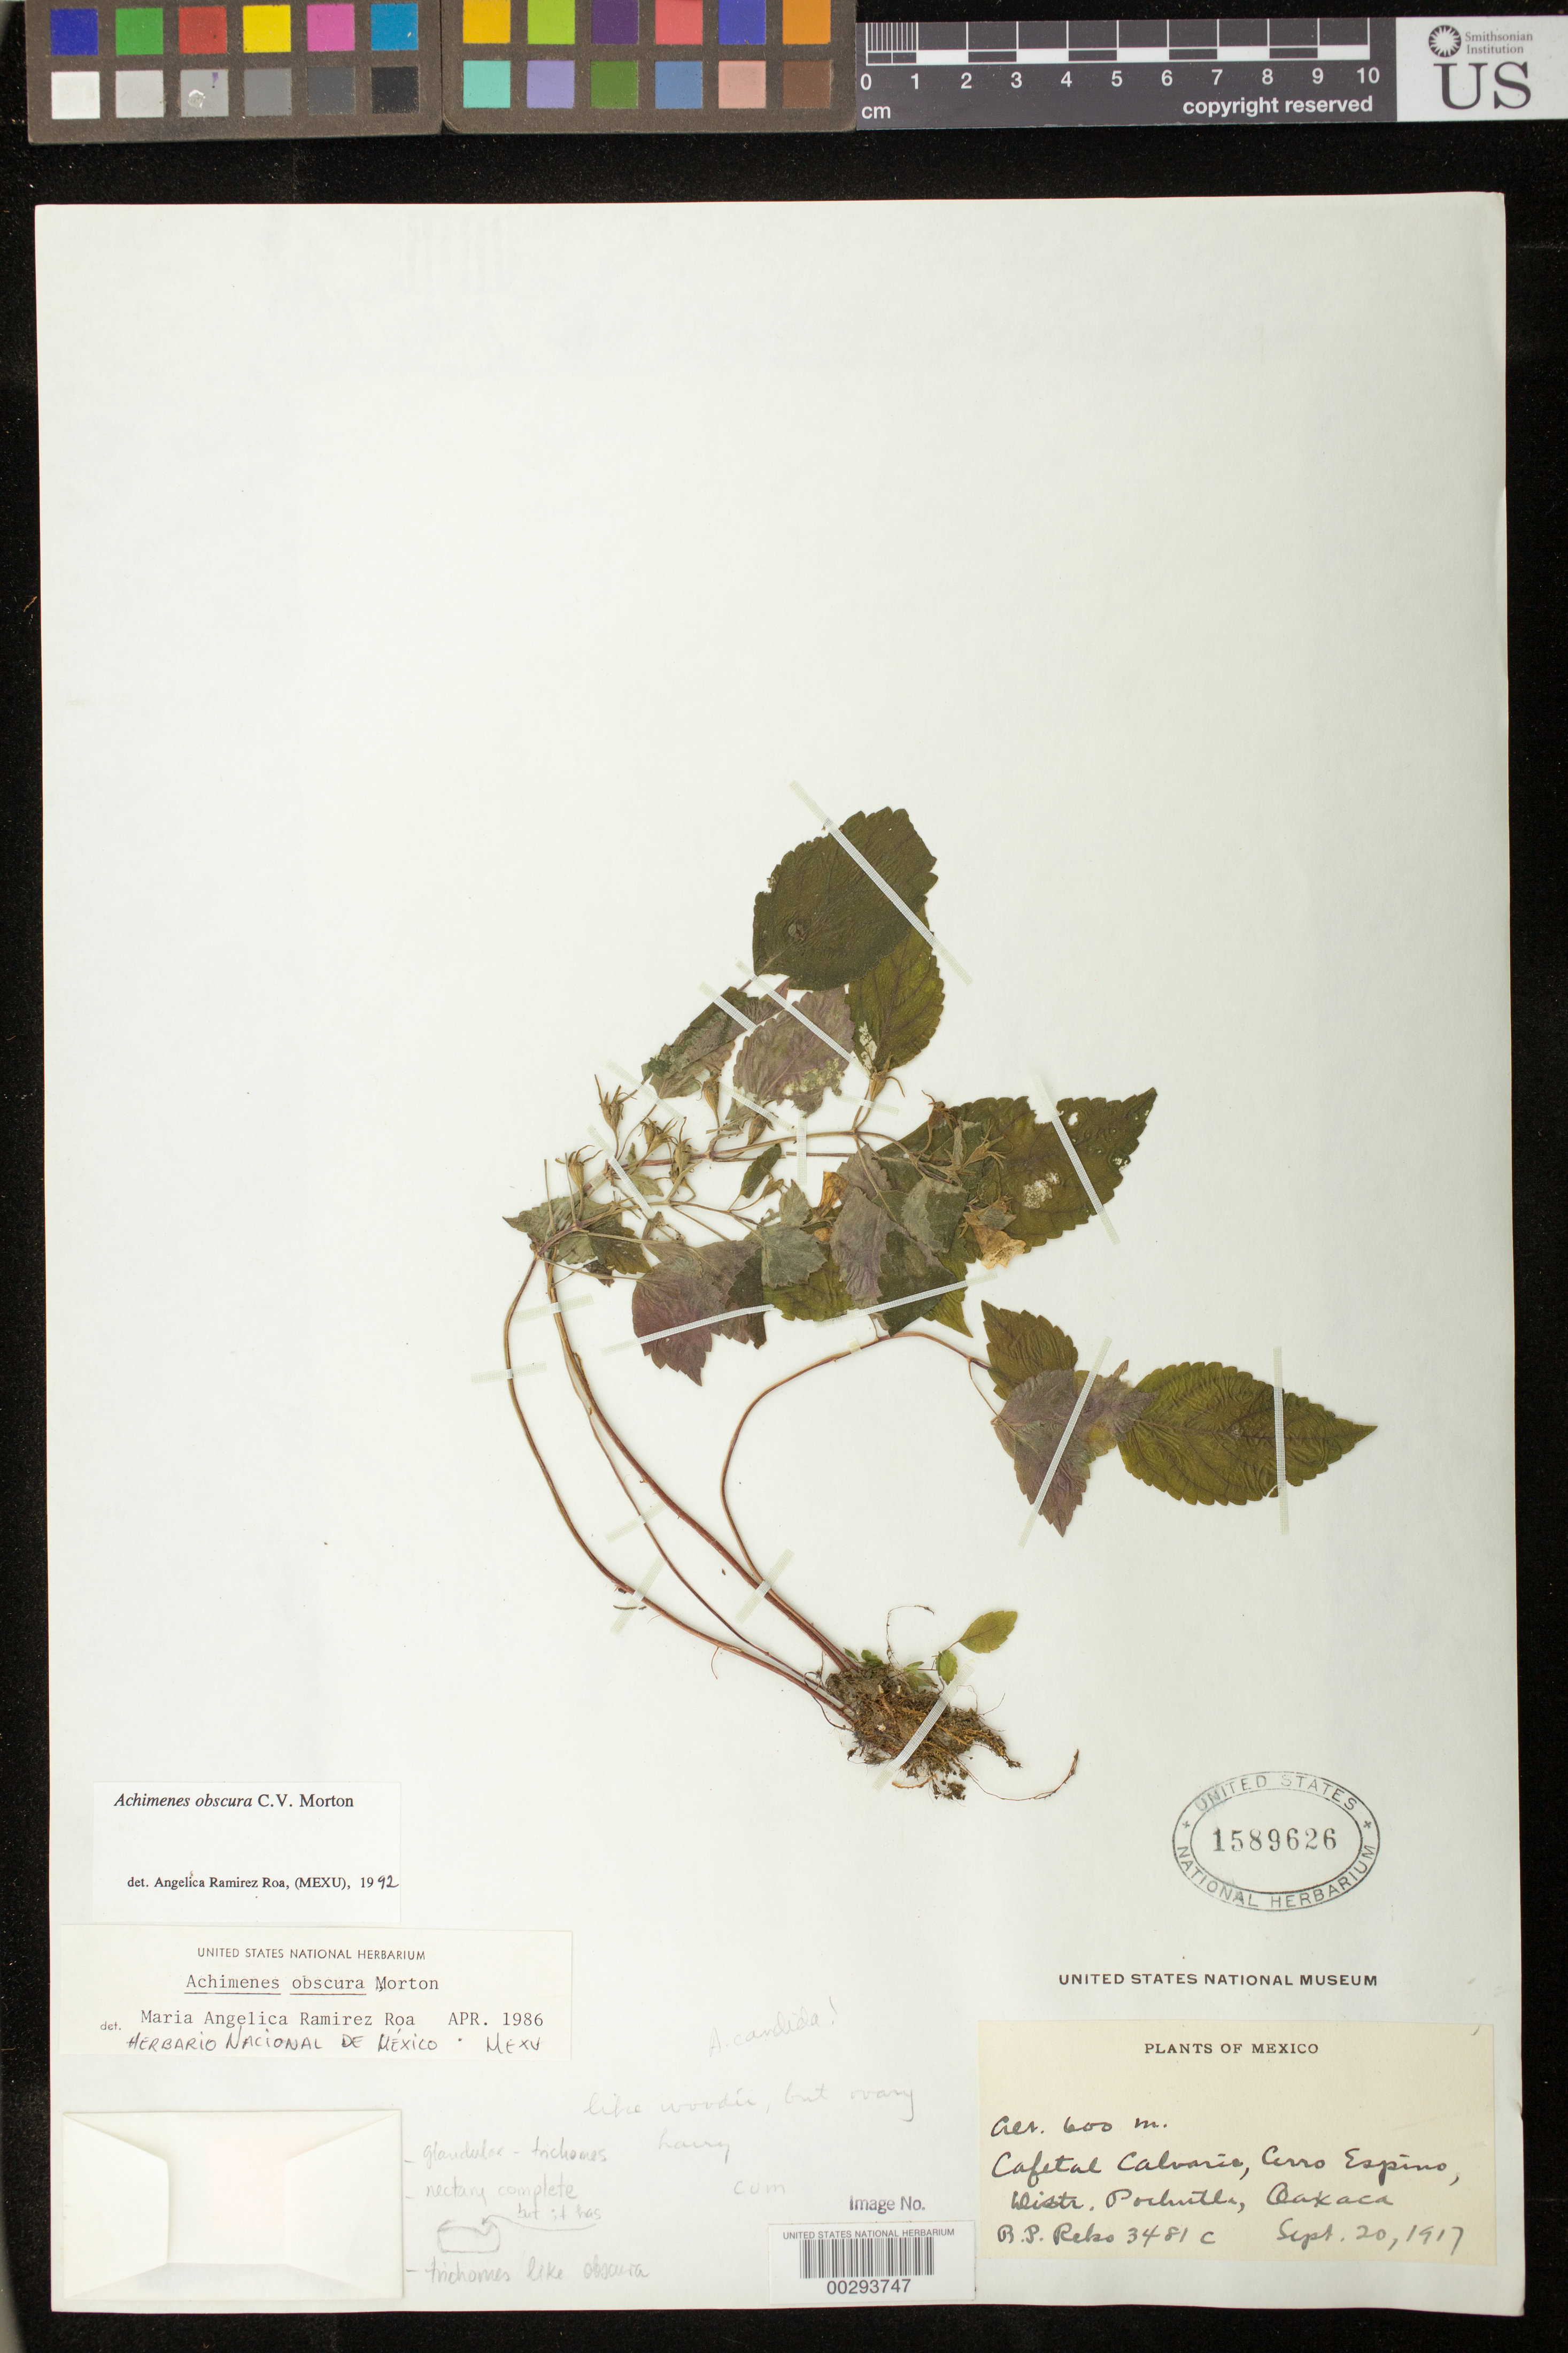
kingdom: Plantae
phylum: Tracheophyta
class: Magnoliopsida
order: Lamiales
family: Gesneriaceae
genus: Achimenes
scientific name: Achimenes obscura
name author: C.V. Morton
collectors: B. P. Reko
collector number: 3481 c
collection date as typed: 20 Sep 1917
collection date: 1917-09-20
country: Mexico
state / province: Oaxaca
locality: Dist. Pochutla, Cafetal Calvaria, Cerro Espino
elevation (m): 600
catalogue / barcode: US 1589626